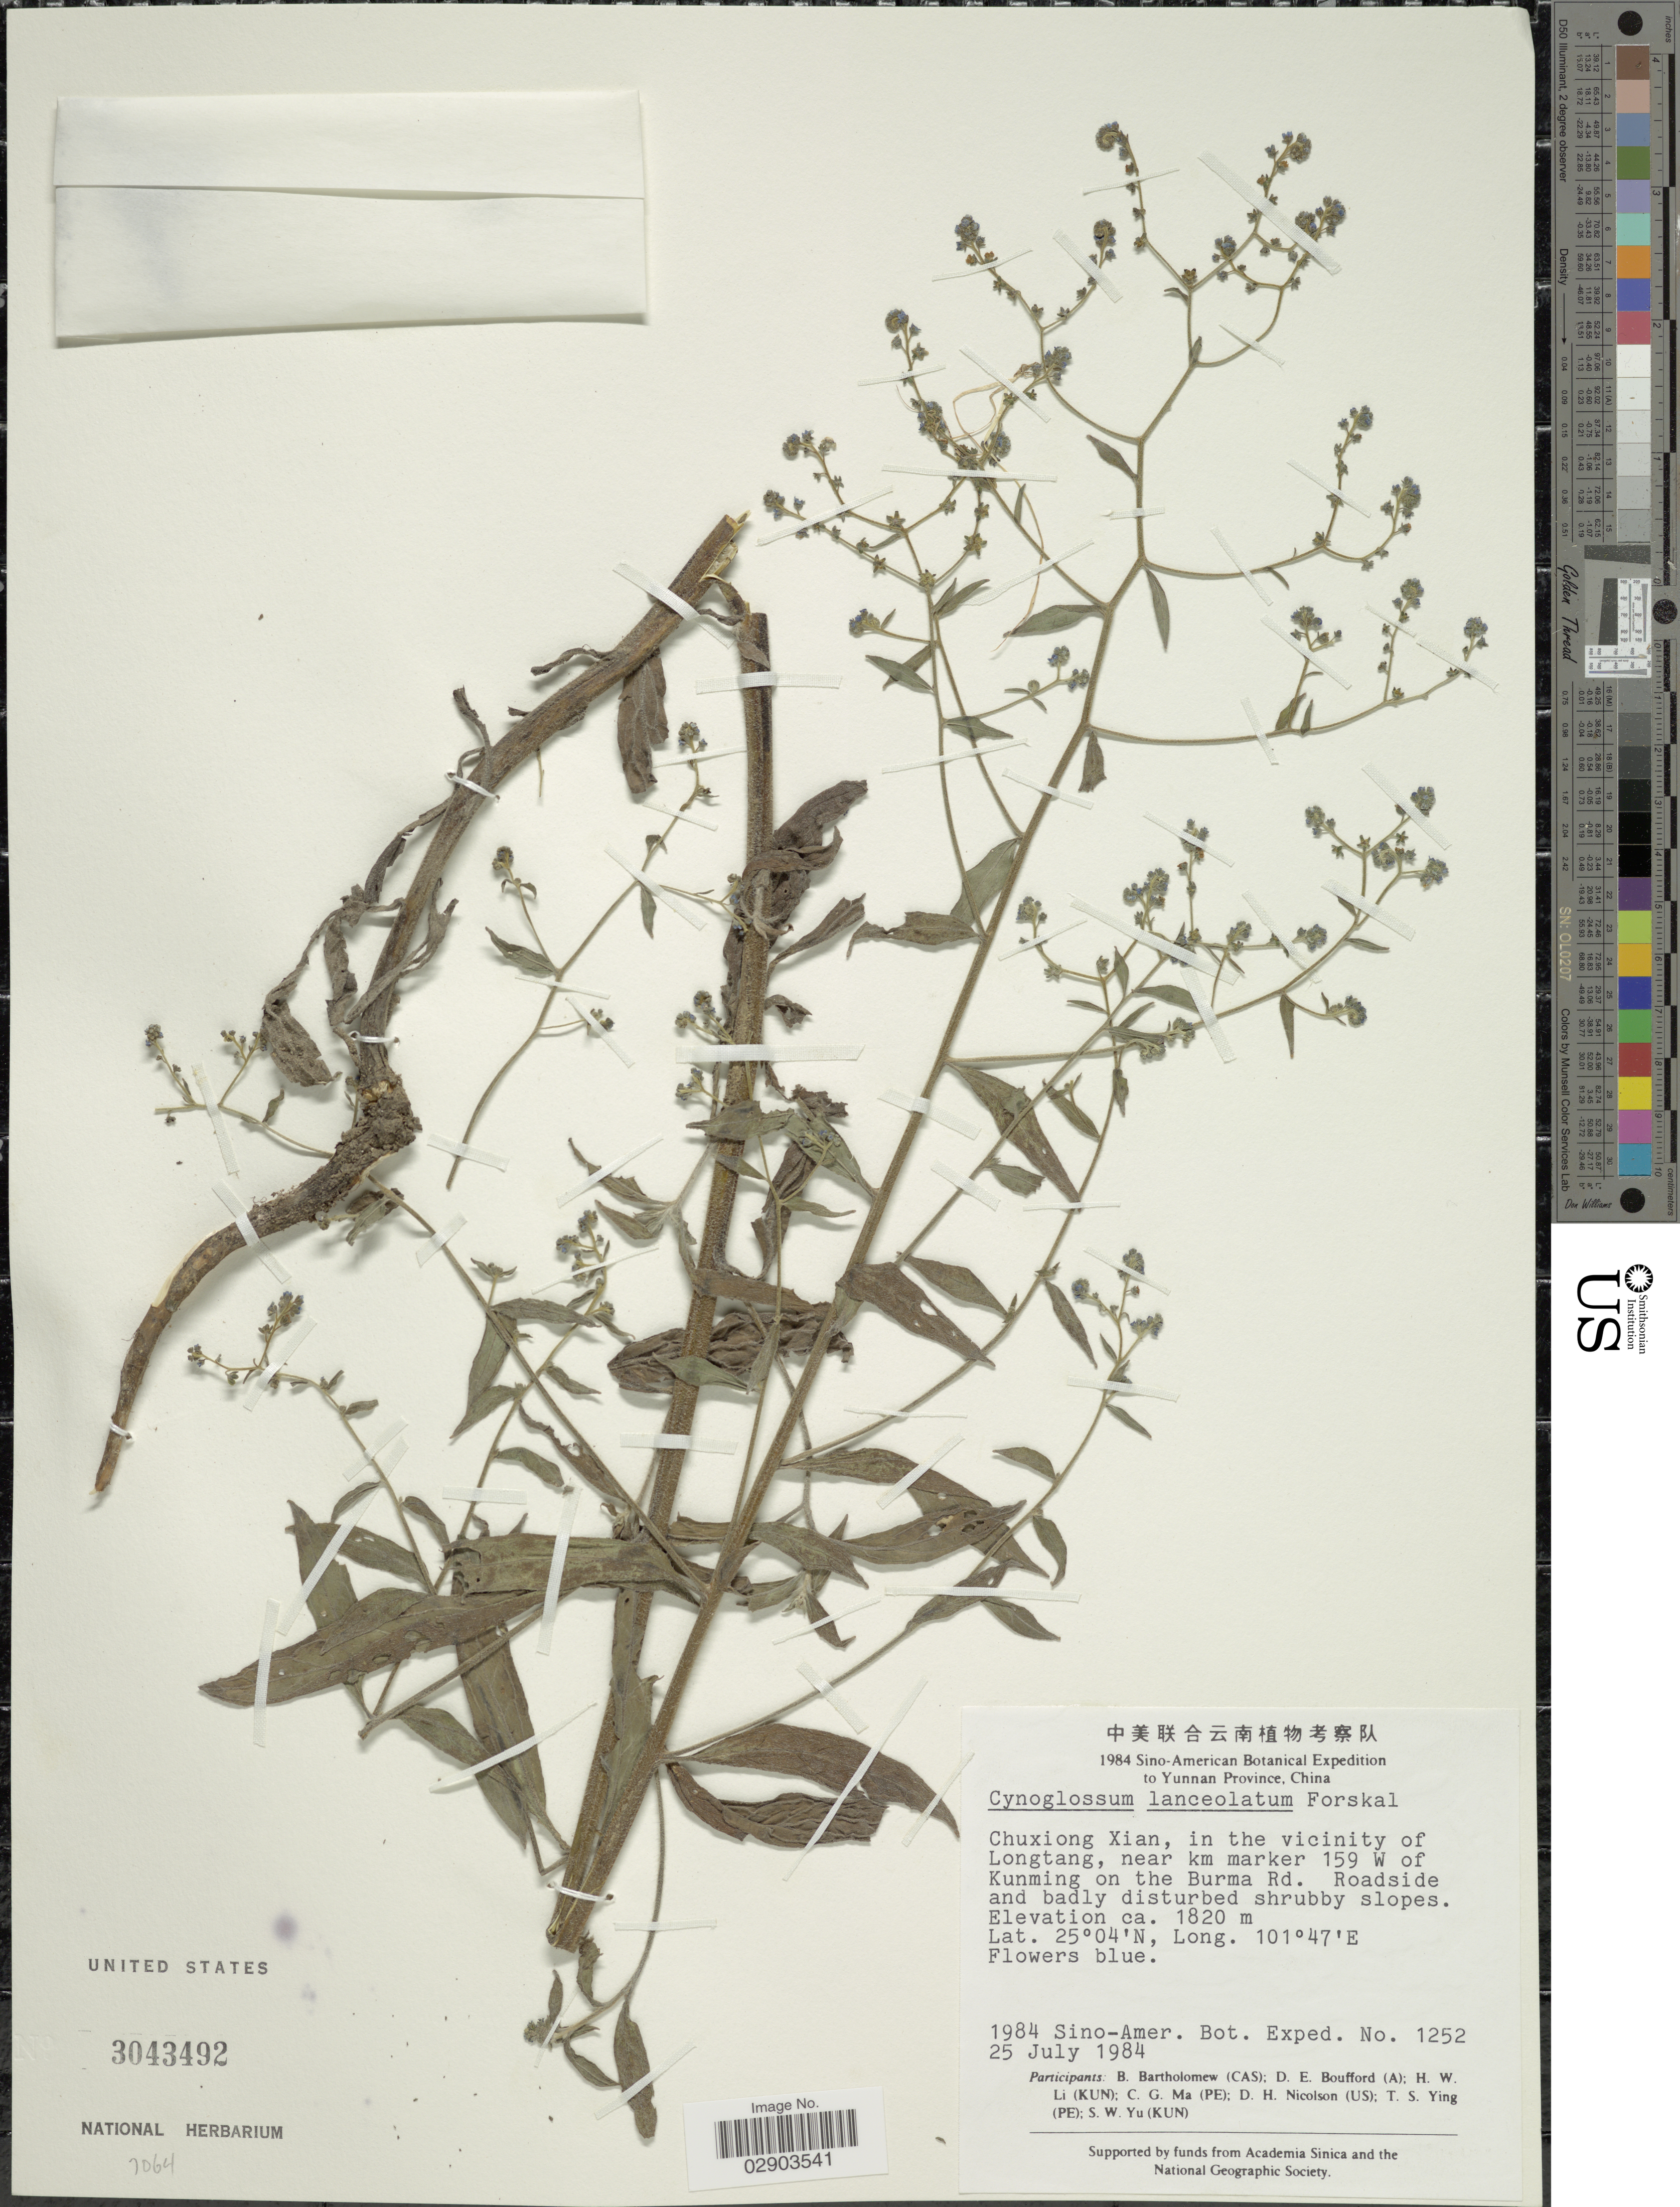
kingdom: Plantae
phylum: Tracheophyta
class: Magnoliopsida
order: Boraginales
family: Boraginaceae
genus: Cynoglossum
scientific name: Cynoglossum lanceolatum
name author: Forssk.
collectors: Sino-Amer. Bot. Exped. 1984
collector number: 1252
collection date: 1984-07-25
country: China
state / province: Yunnan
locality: Yunnan Province. Chuxiong Xian, in the vicinity of Longtang, near km marker 159 W of Kunming on the Burma Rd.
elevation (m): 1820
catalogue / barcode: US 3043492